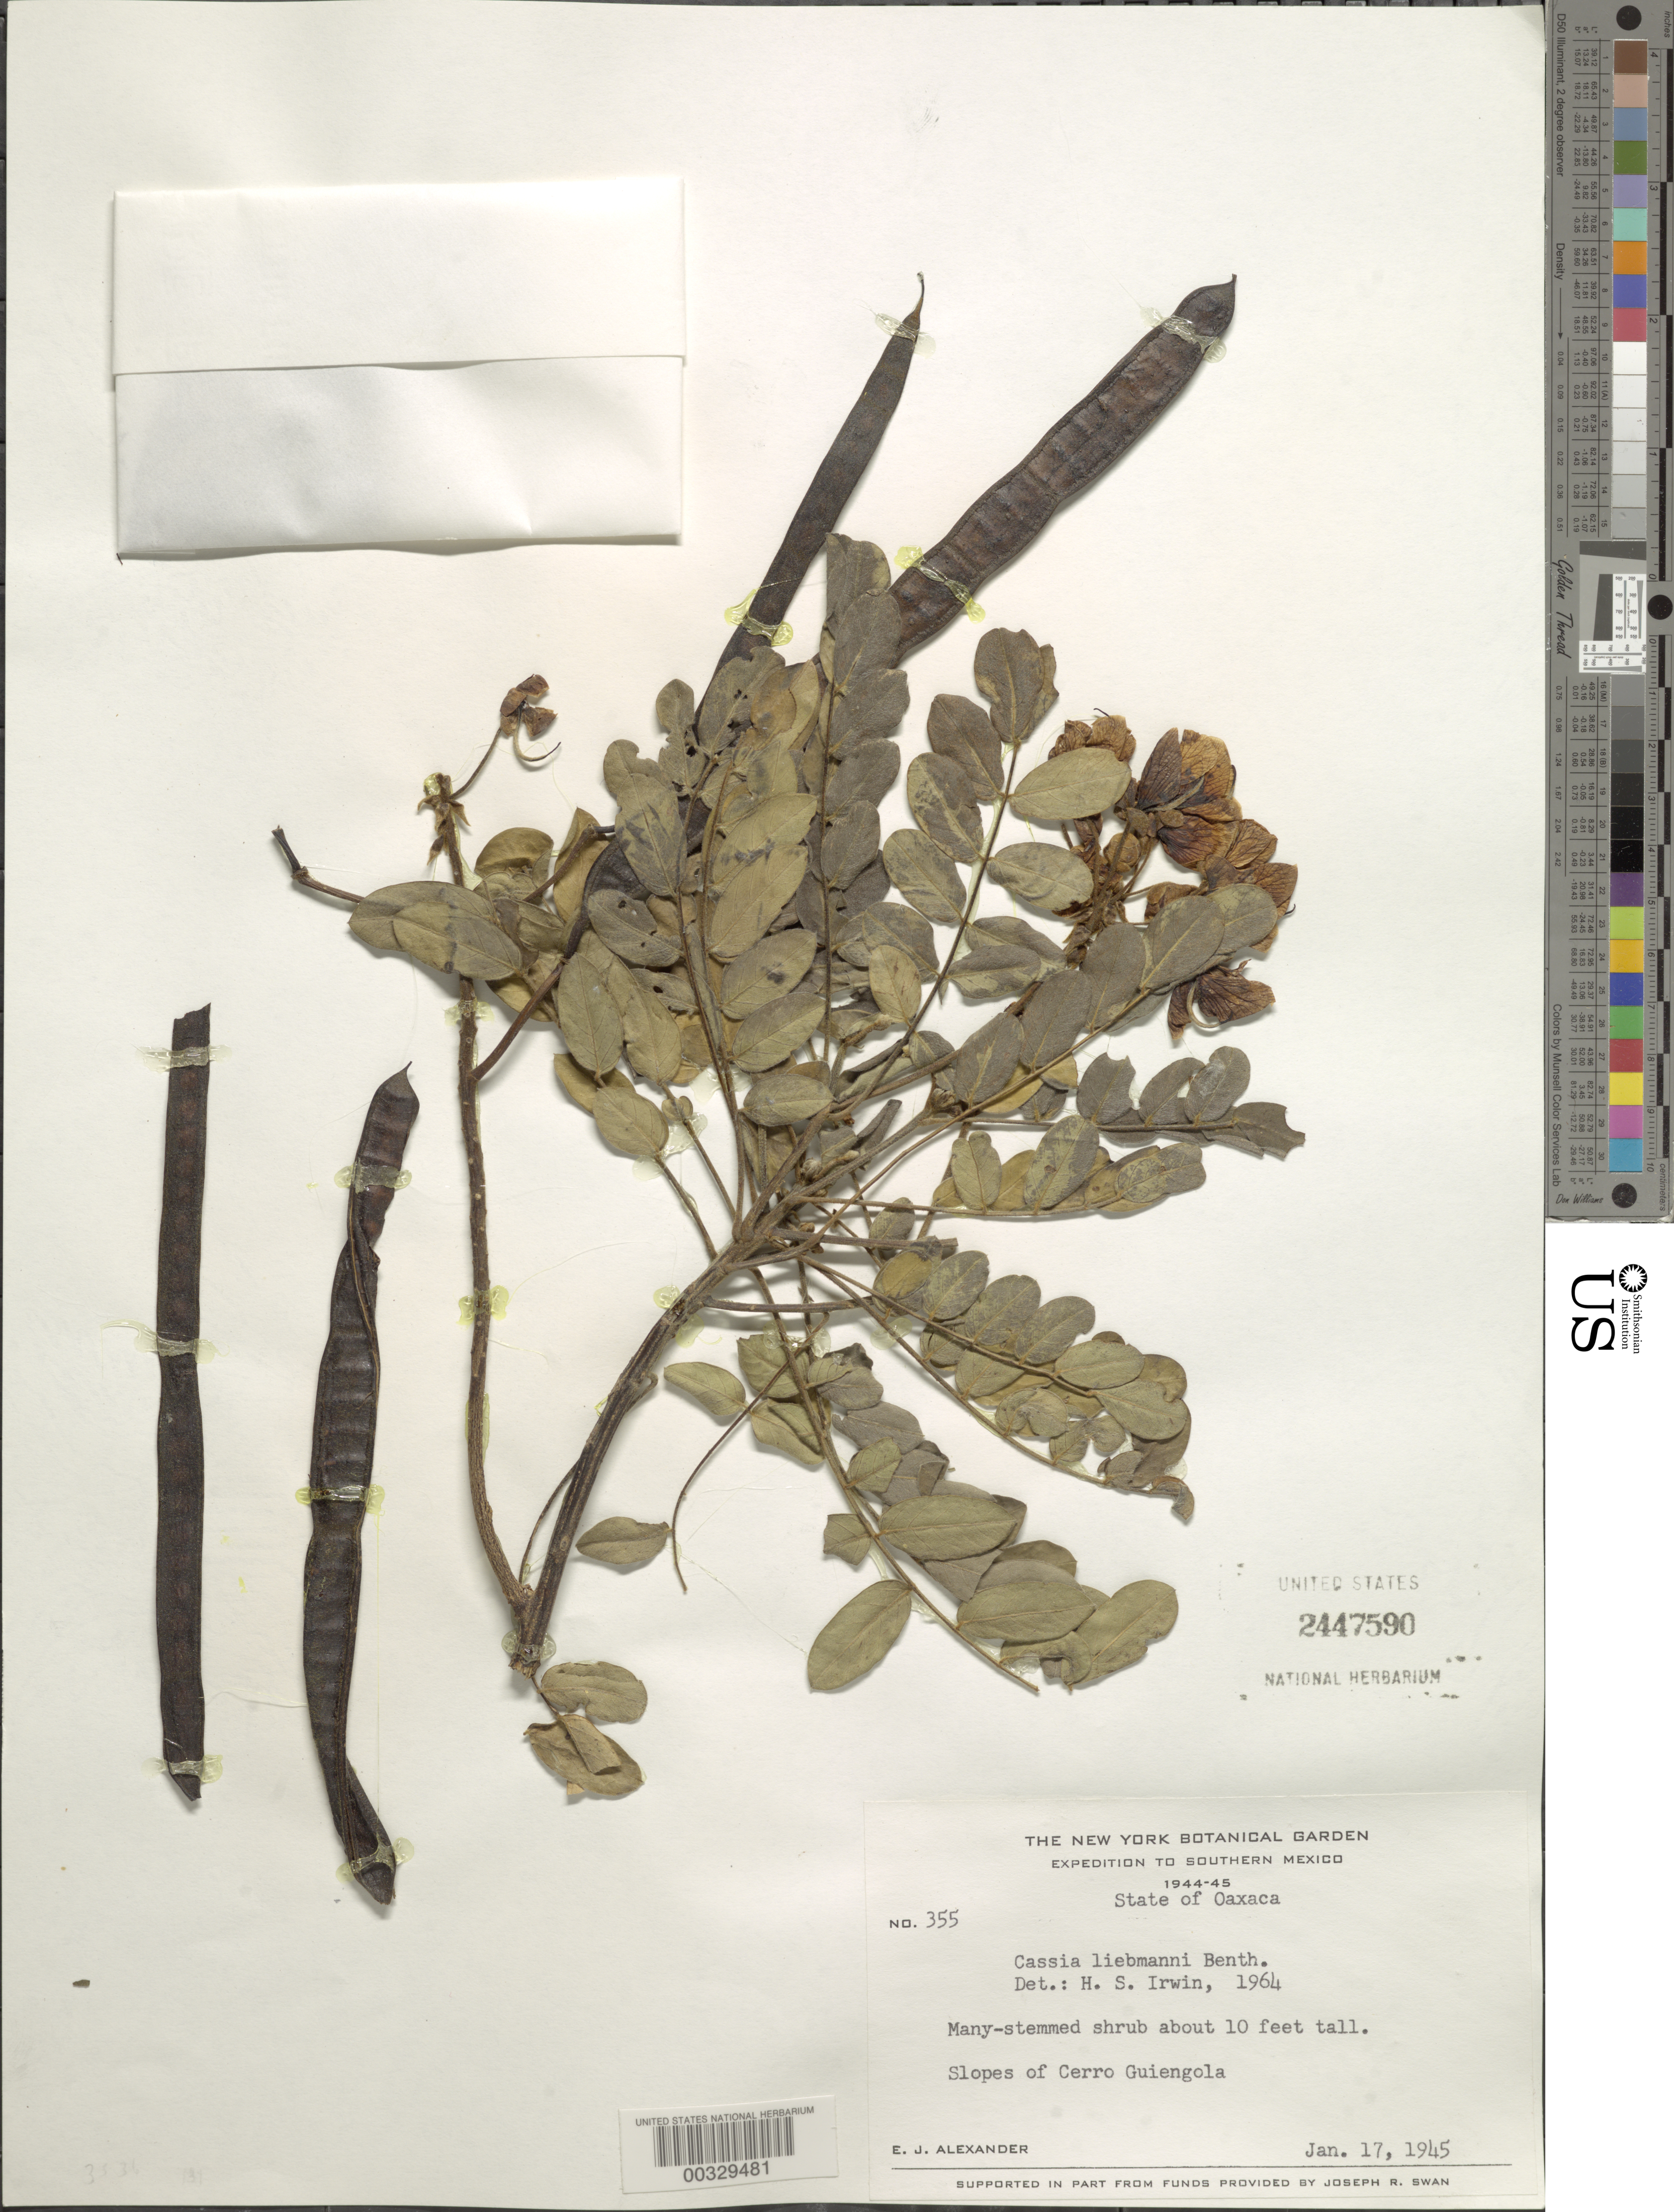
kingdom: Plantae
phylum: Tracheophyta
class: Magnoliopsida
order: Fabales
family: Fabaceae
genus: Senna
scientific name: Senna racemosa var. liebmannii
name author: (Benth.) H.S. Irwin & Barneby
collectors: E. J. Alexander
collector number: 355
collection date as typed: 17 Jan 1945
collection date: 1945-01-17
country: Mexico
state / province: Oaxaca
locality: Cerro guiengola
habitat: Slopes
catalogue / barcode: US 2447590